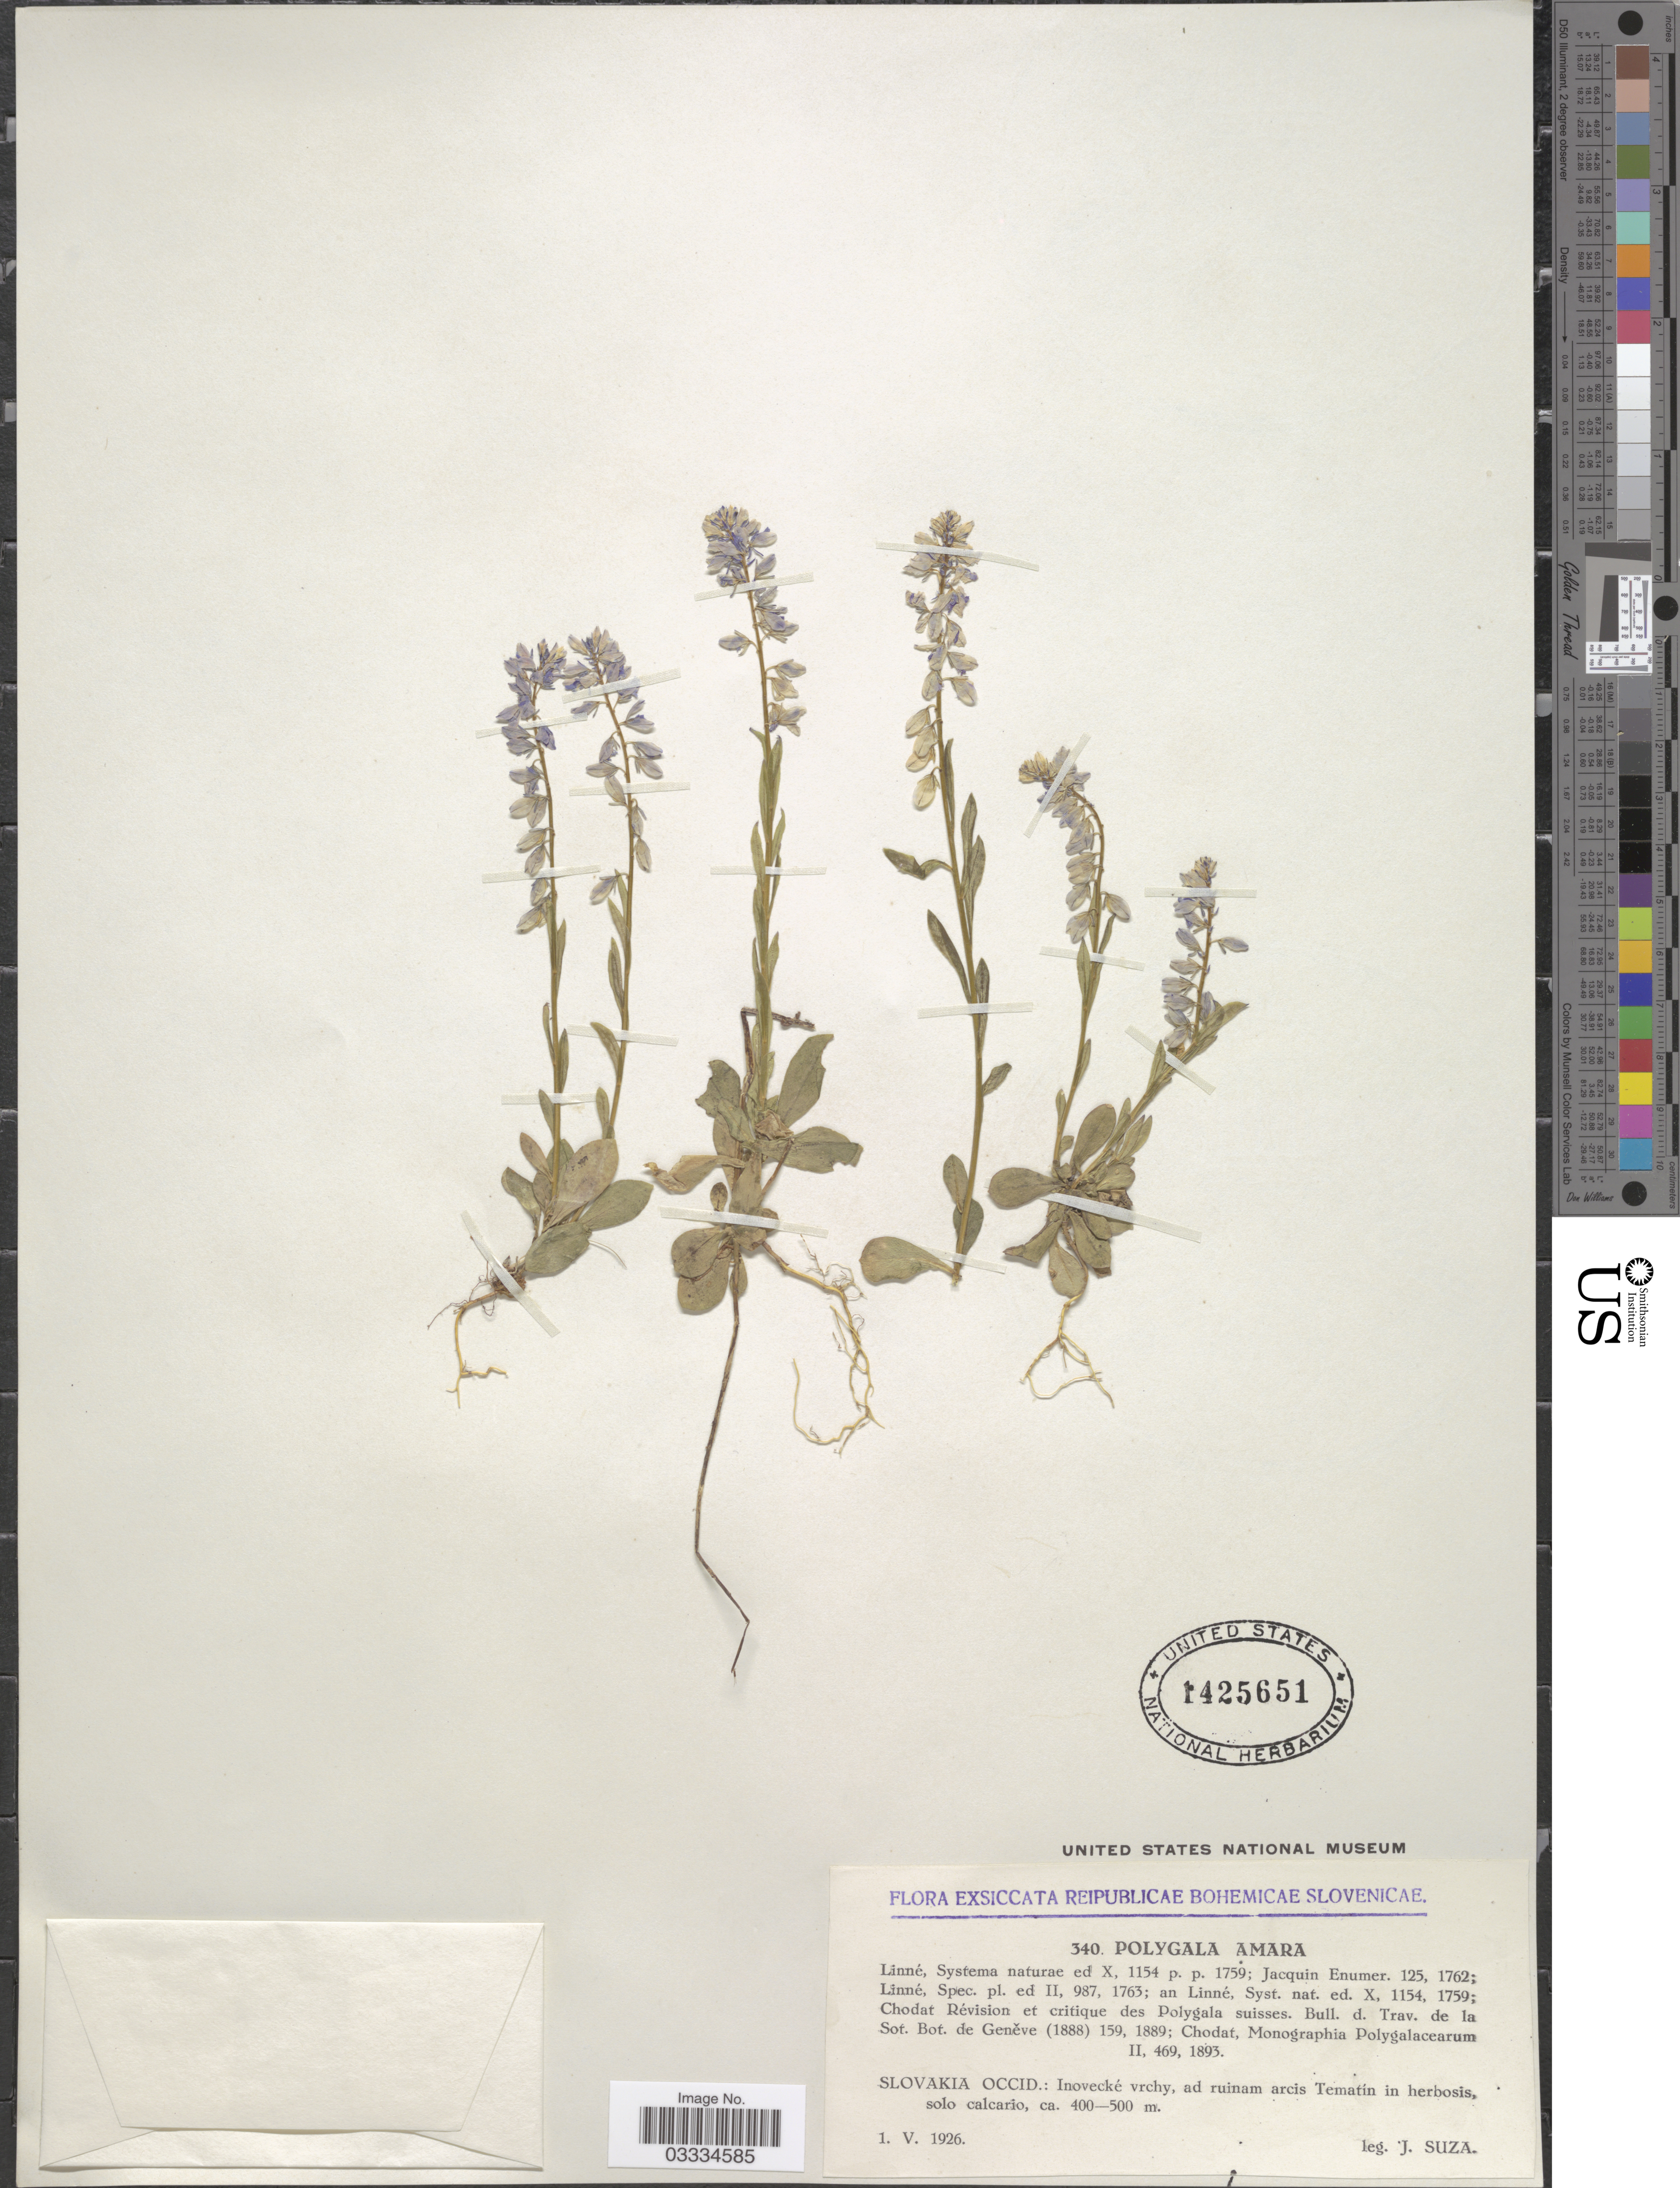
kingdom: Plantae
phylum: Tracheophyta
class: Magnoliopsida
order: Fabales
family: Polygalaceae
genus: Polygala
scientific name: Polygala amara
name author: L.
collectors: J. Suza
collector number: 340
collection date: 1926-05-01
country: Slovakia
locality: Reipublicae Bohemicae Slovenicae. [unsure placement] Slovakia Occid.: Inovecké vrchy, ad ruinam arcis Tematín in herbosis, solo calcario.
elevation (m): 400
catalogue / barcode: US 1425651